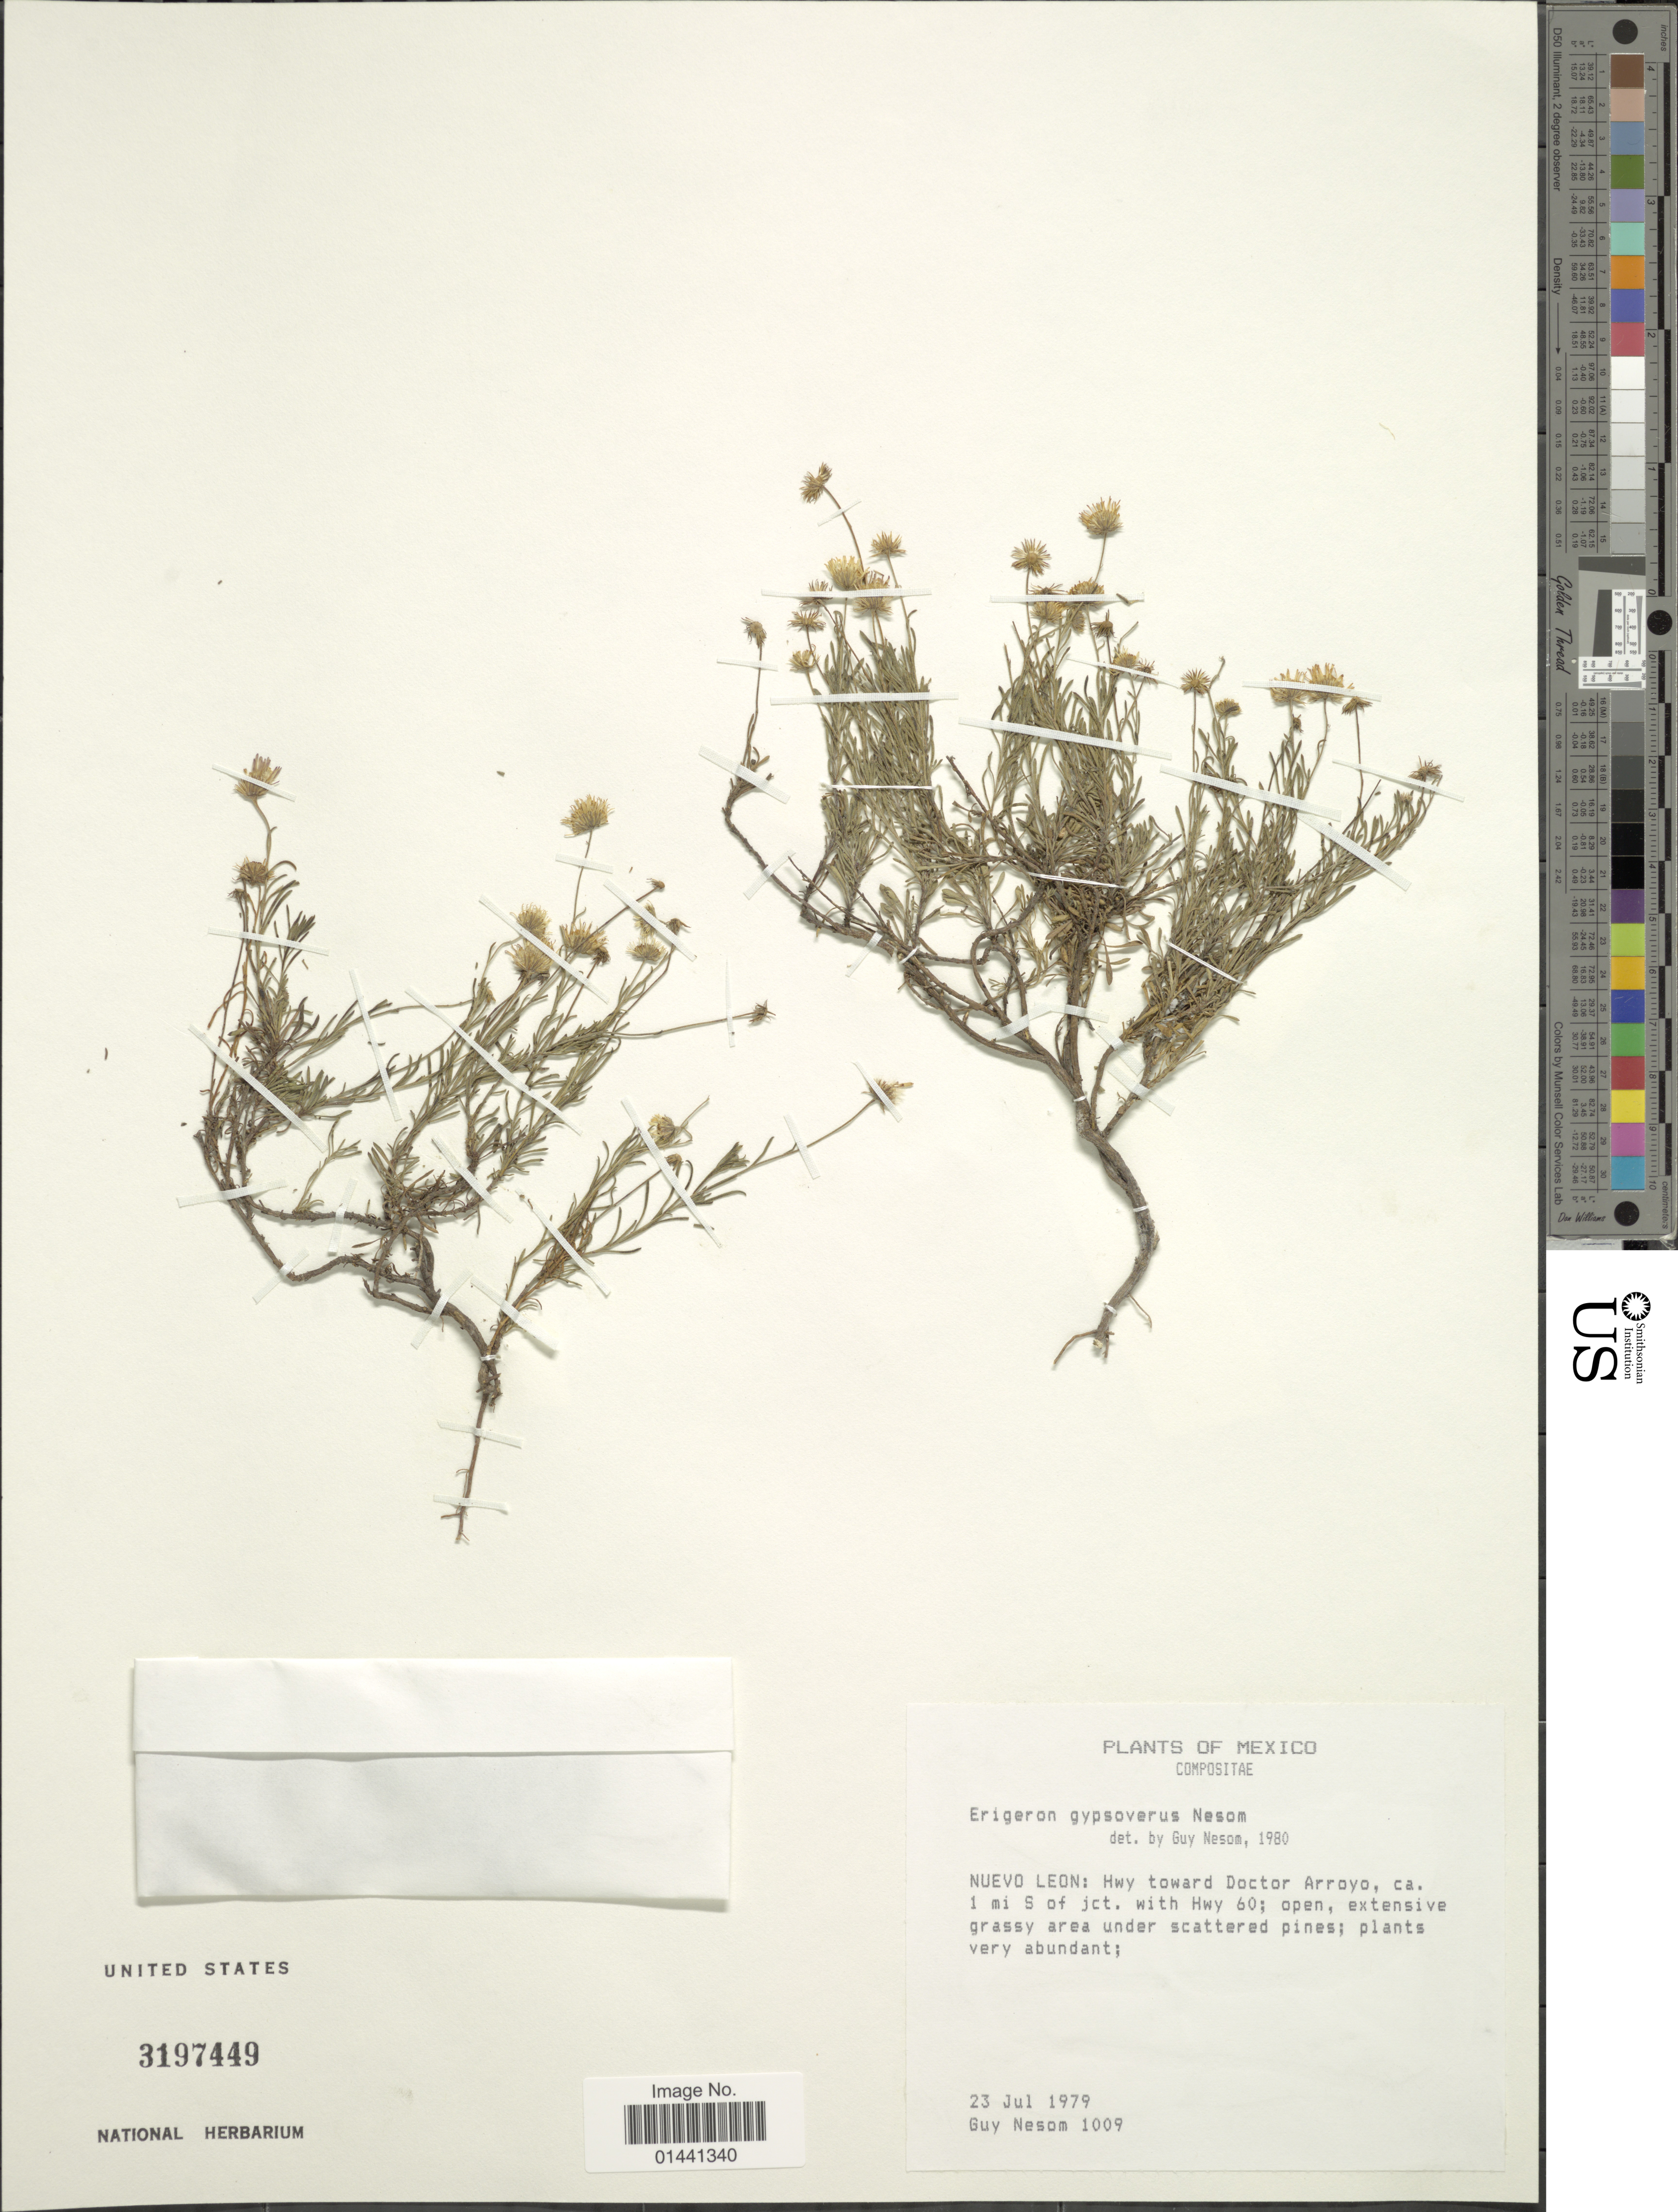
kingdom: Plantae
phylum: Tracheophyta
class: Magnoliopsida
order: Asterales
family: Asteraceae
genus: Erigeron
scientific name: Erigeron gypsoverus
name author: G.L. Nesom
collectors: G. Nesom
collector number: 1009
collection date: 1979-07-23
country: Mexico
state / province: Nuevo León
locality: Hwy toward Doctor Arroyo, ca 1 mi S of jct. with Hwy 60; open, extensive grassy area under scattered pines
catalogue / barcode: US 3197449